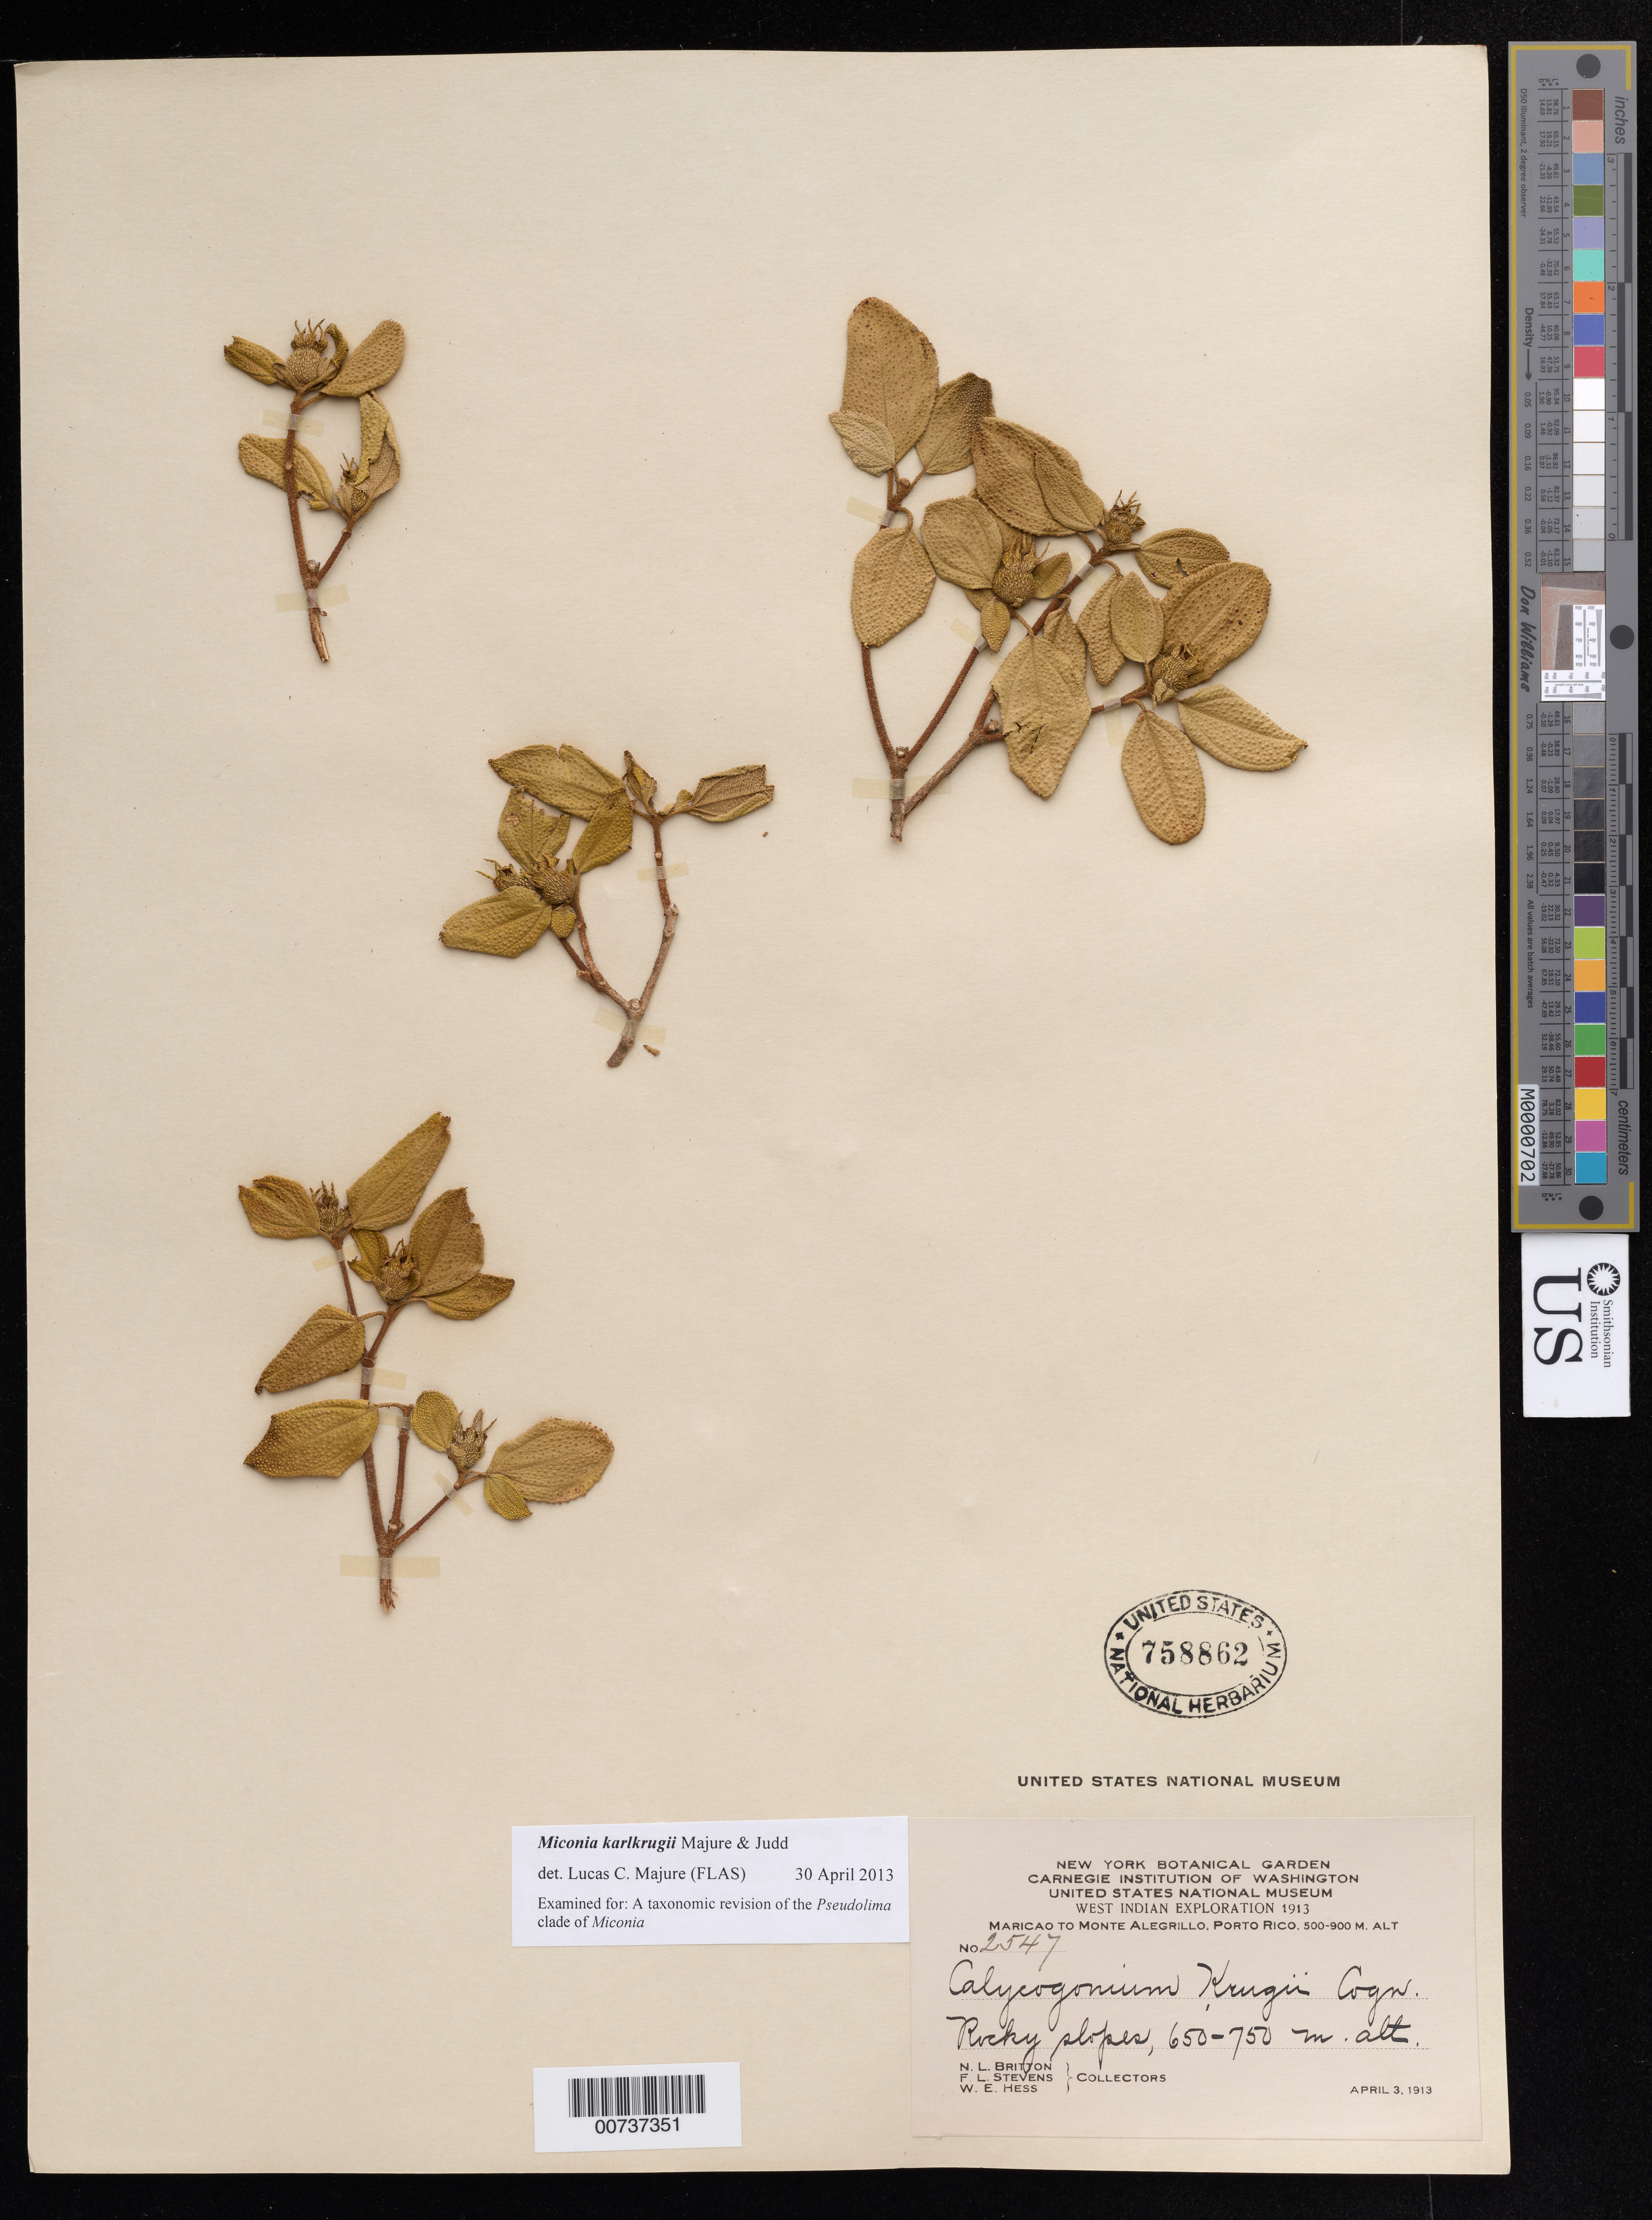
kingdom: Plantae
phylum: Tracheophyta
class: Magnoliopsida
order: Myrtales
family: Melastomataceae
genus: Miconia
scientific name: Miconia karlkrugii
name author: Majure & Judd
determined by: Majure, Lucas C., (FLAS), University of Florida (UNITED STATES)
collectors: N. Britton, F. L. Stevens & W. Hess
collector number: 2547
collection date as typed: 03 Apr 1913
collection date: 1913-04-03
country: Puerto Rico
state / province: Maricao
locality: Maricao to Monte Alegrillo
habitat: Rocky slopes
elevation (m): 650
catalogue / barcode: US 758862